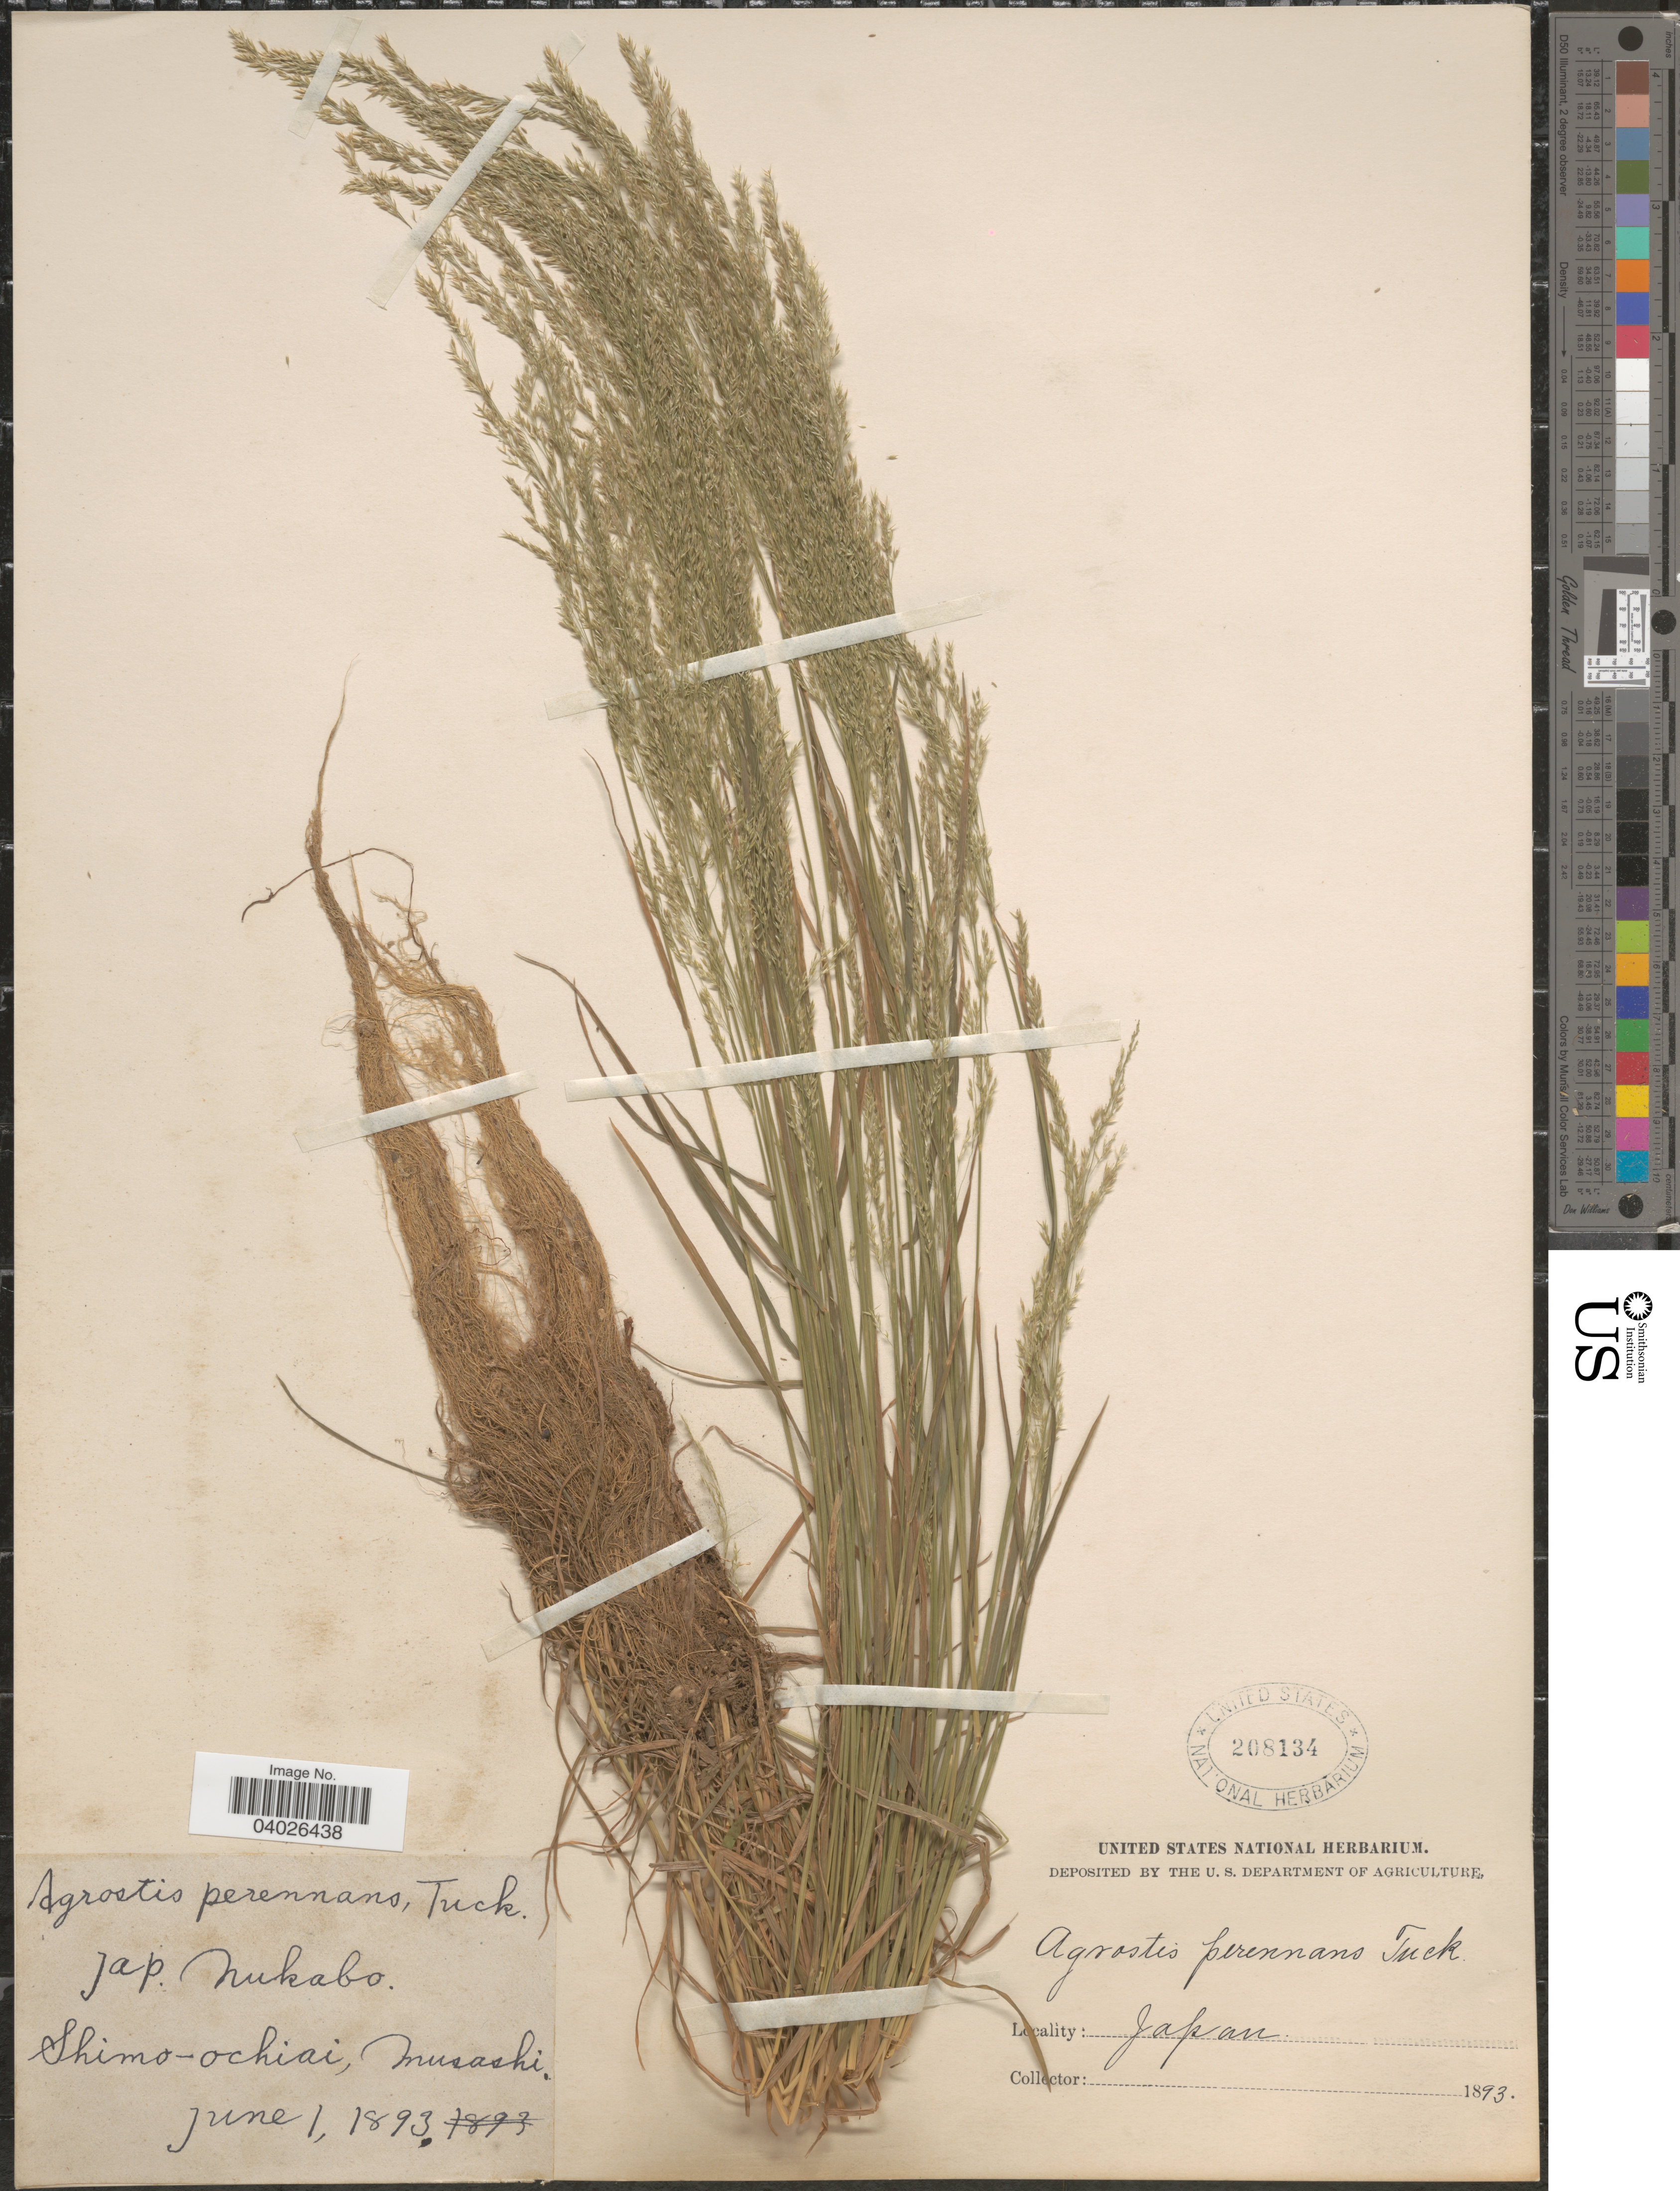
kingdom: Plantae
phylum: Tracheophyta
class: Liliopsida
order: Poales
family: Poaceae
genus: Agrostis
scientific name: Agrostis perennans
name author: (Walter) Tuck.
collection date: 1893-06-01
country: Japan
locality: Shimo-ochiai, musashi.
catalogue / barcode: US 208134